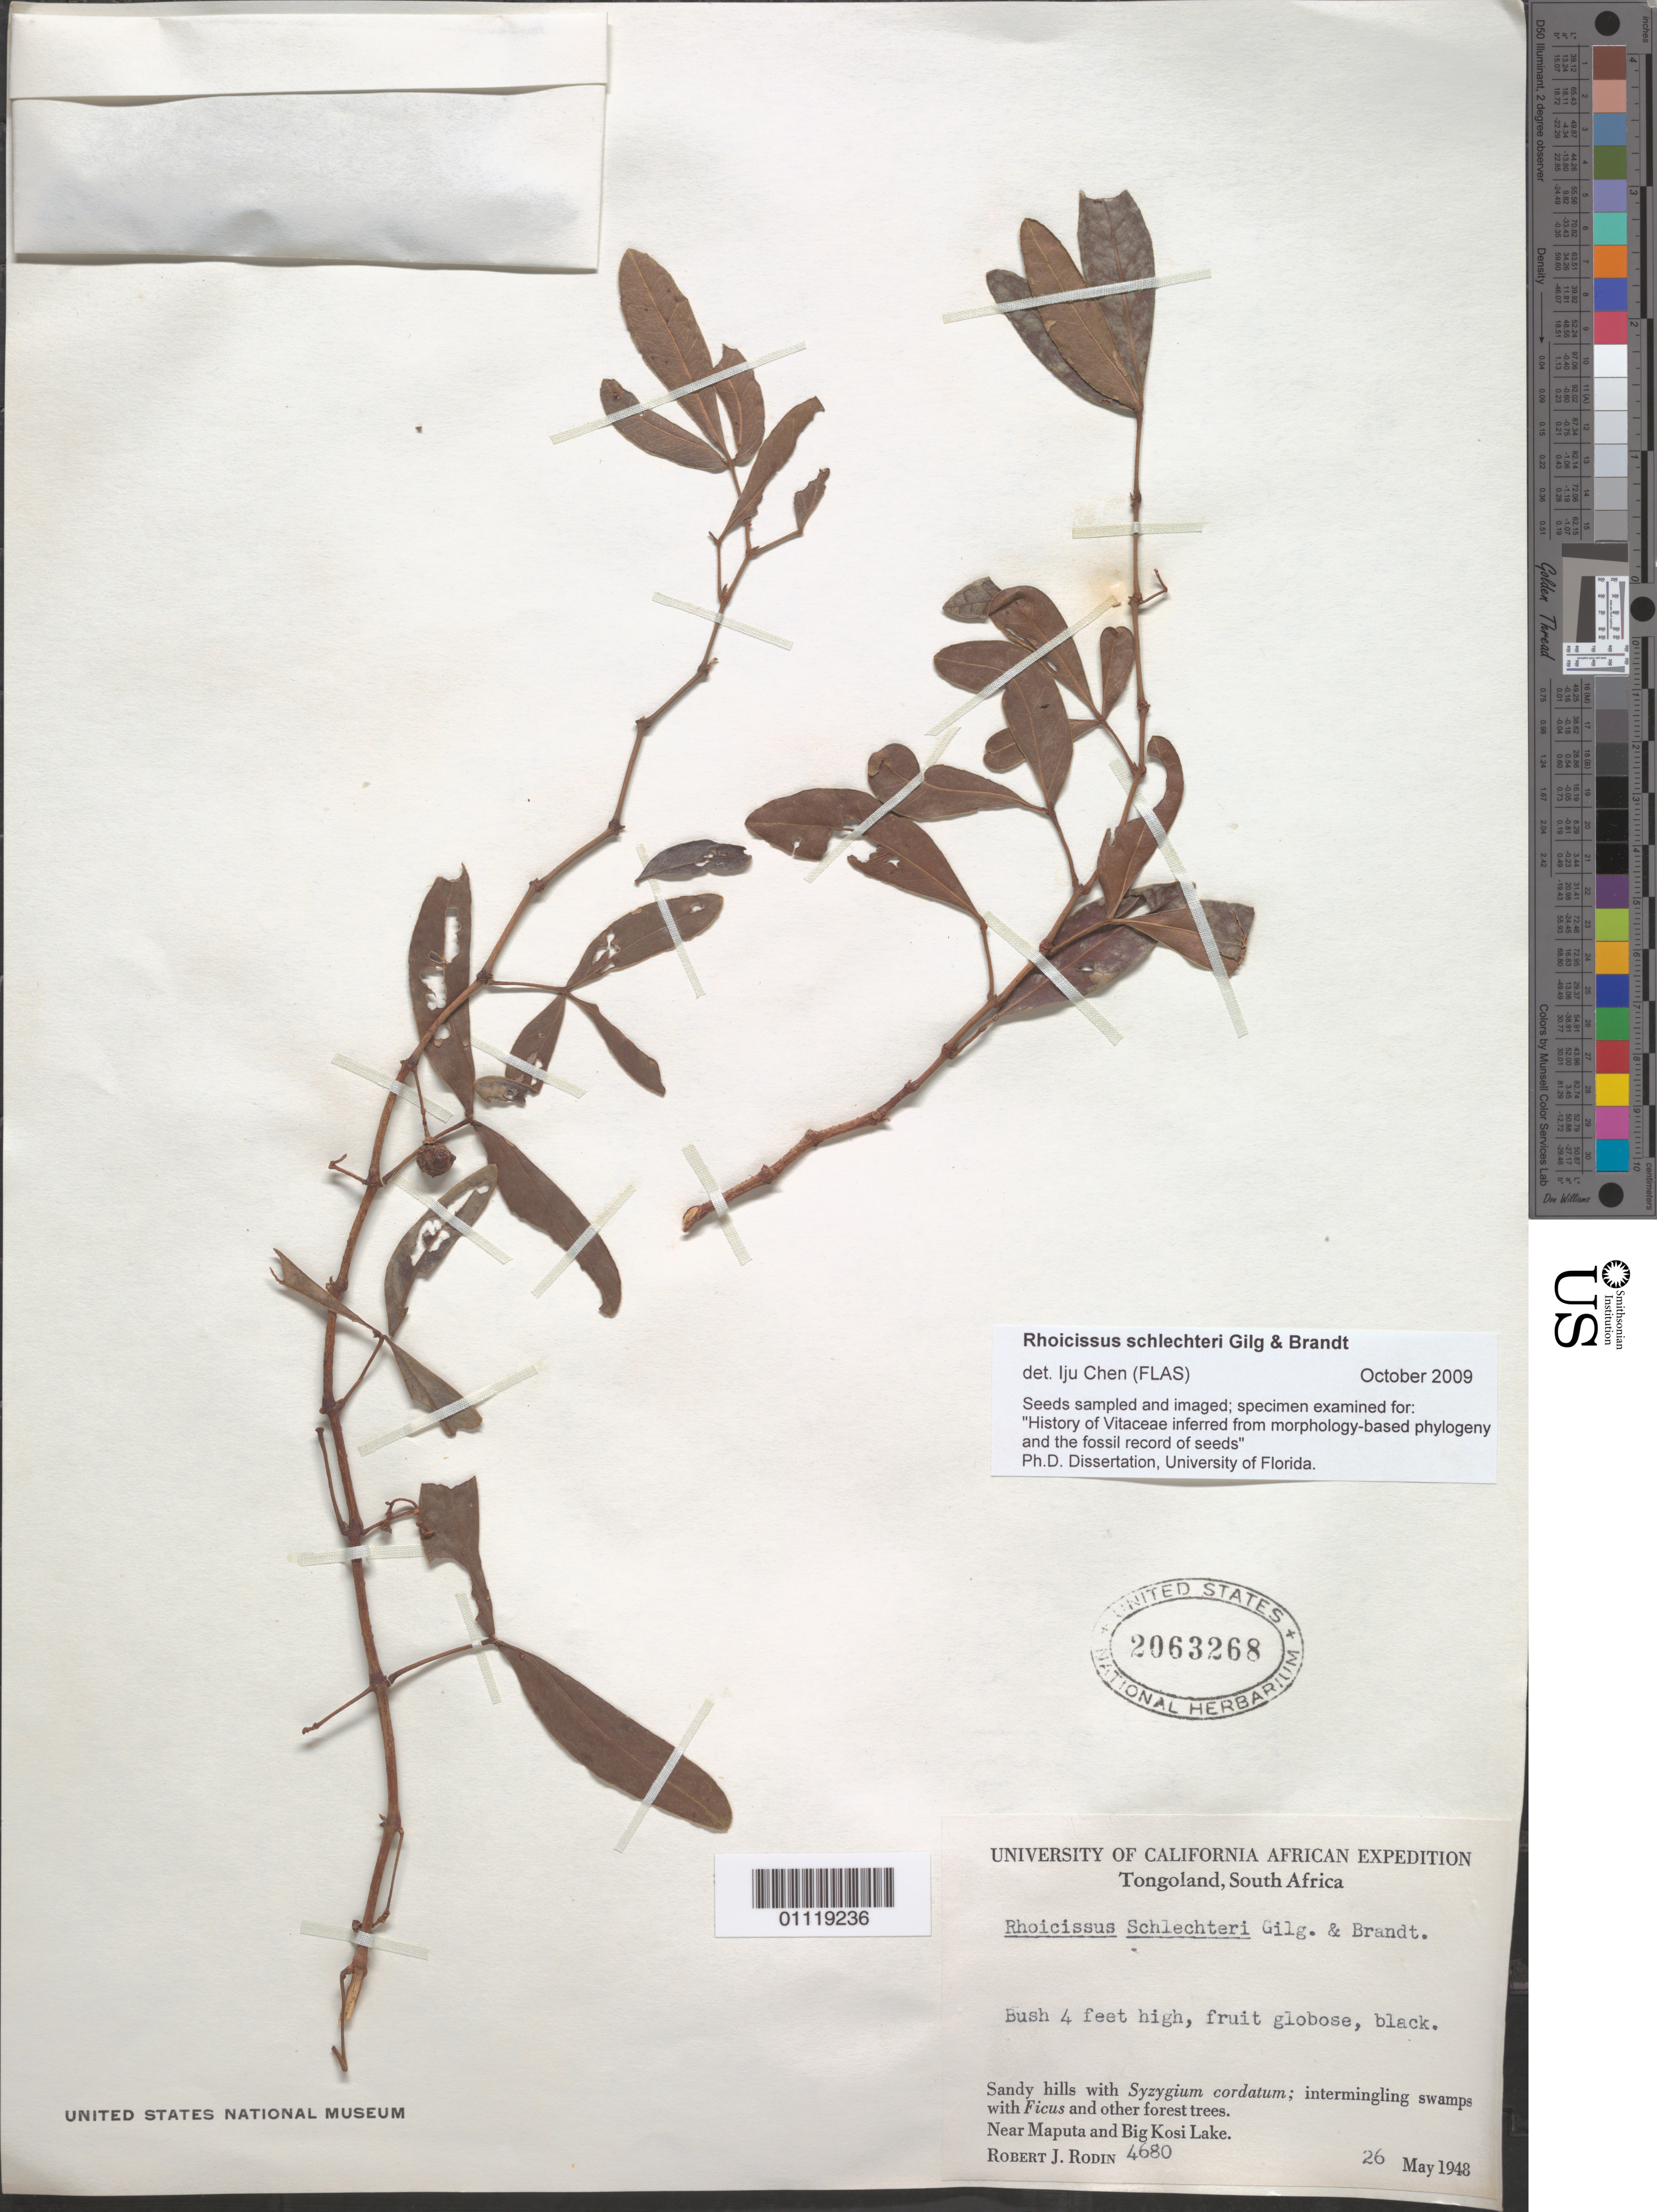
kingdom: Plantae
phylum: Tracheophyta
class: Magnoliopsida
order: Vitales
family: Vitaceae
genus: Rhoicissus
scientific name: Rhoicissus schlechteri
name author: Gilg & M. Brandt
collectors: R. J. Rodin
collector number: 4680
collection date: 1948-05-26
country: South Africa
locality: Tongoland, near Maputa and Big Kosi Lake.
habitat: On sandy hills.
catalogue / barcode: US 2063268